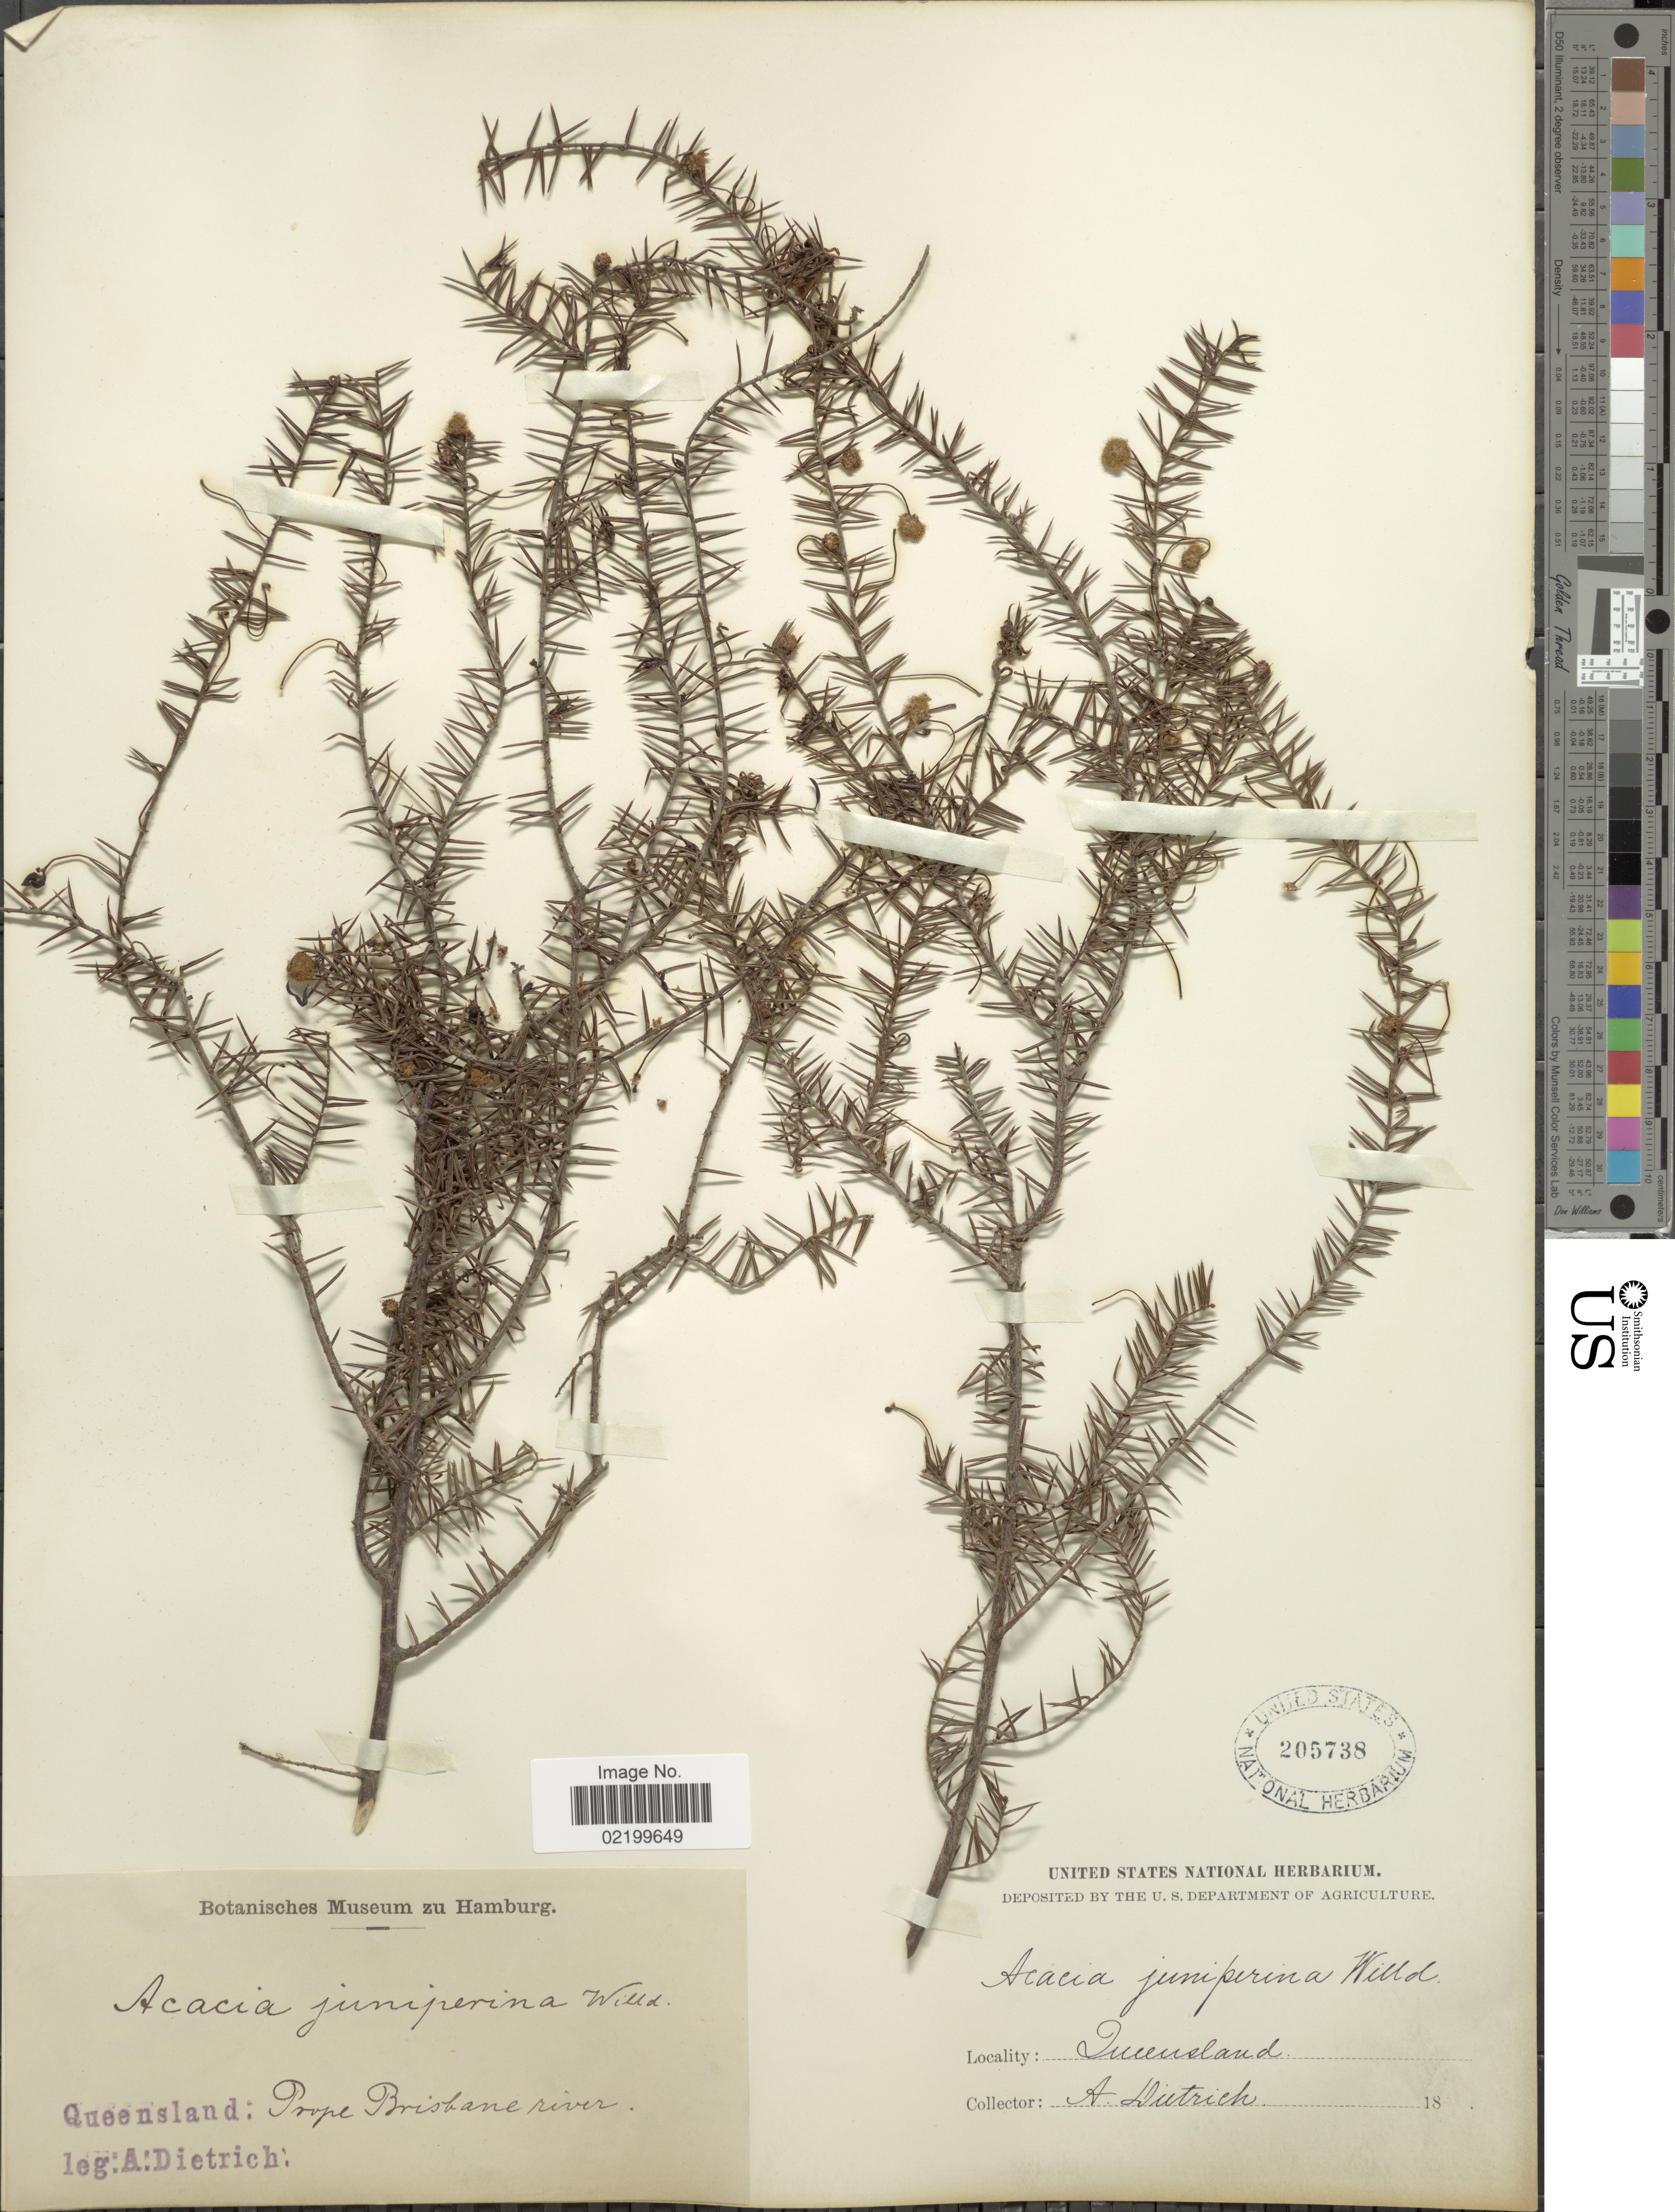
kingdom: Plantae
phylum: Tracheophyta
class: Magnoliopsida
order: Fabales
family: Fabaceae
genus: Acacia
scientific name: Acacia ulicifolia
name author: (Salisb.) Court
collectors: A. Dietrich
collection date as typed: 18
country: Australia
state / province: Queensland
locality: Queensland: Prope Brisbane river.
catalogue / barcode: US 205738